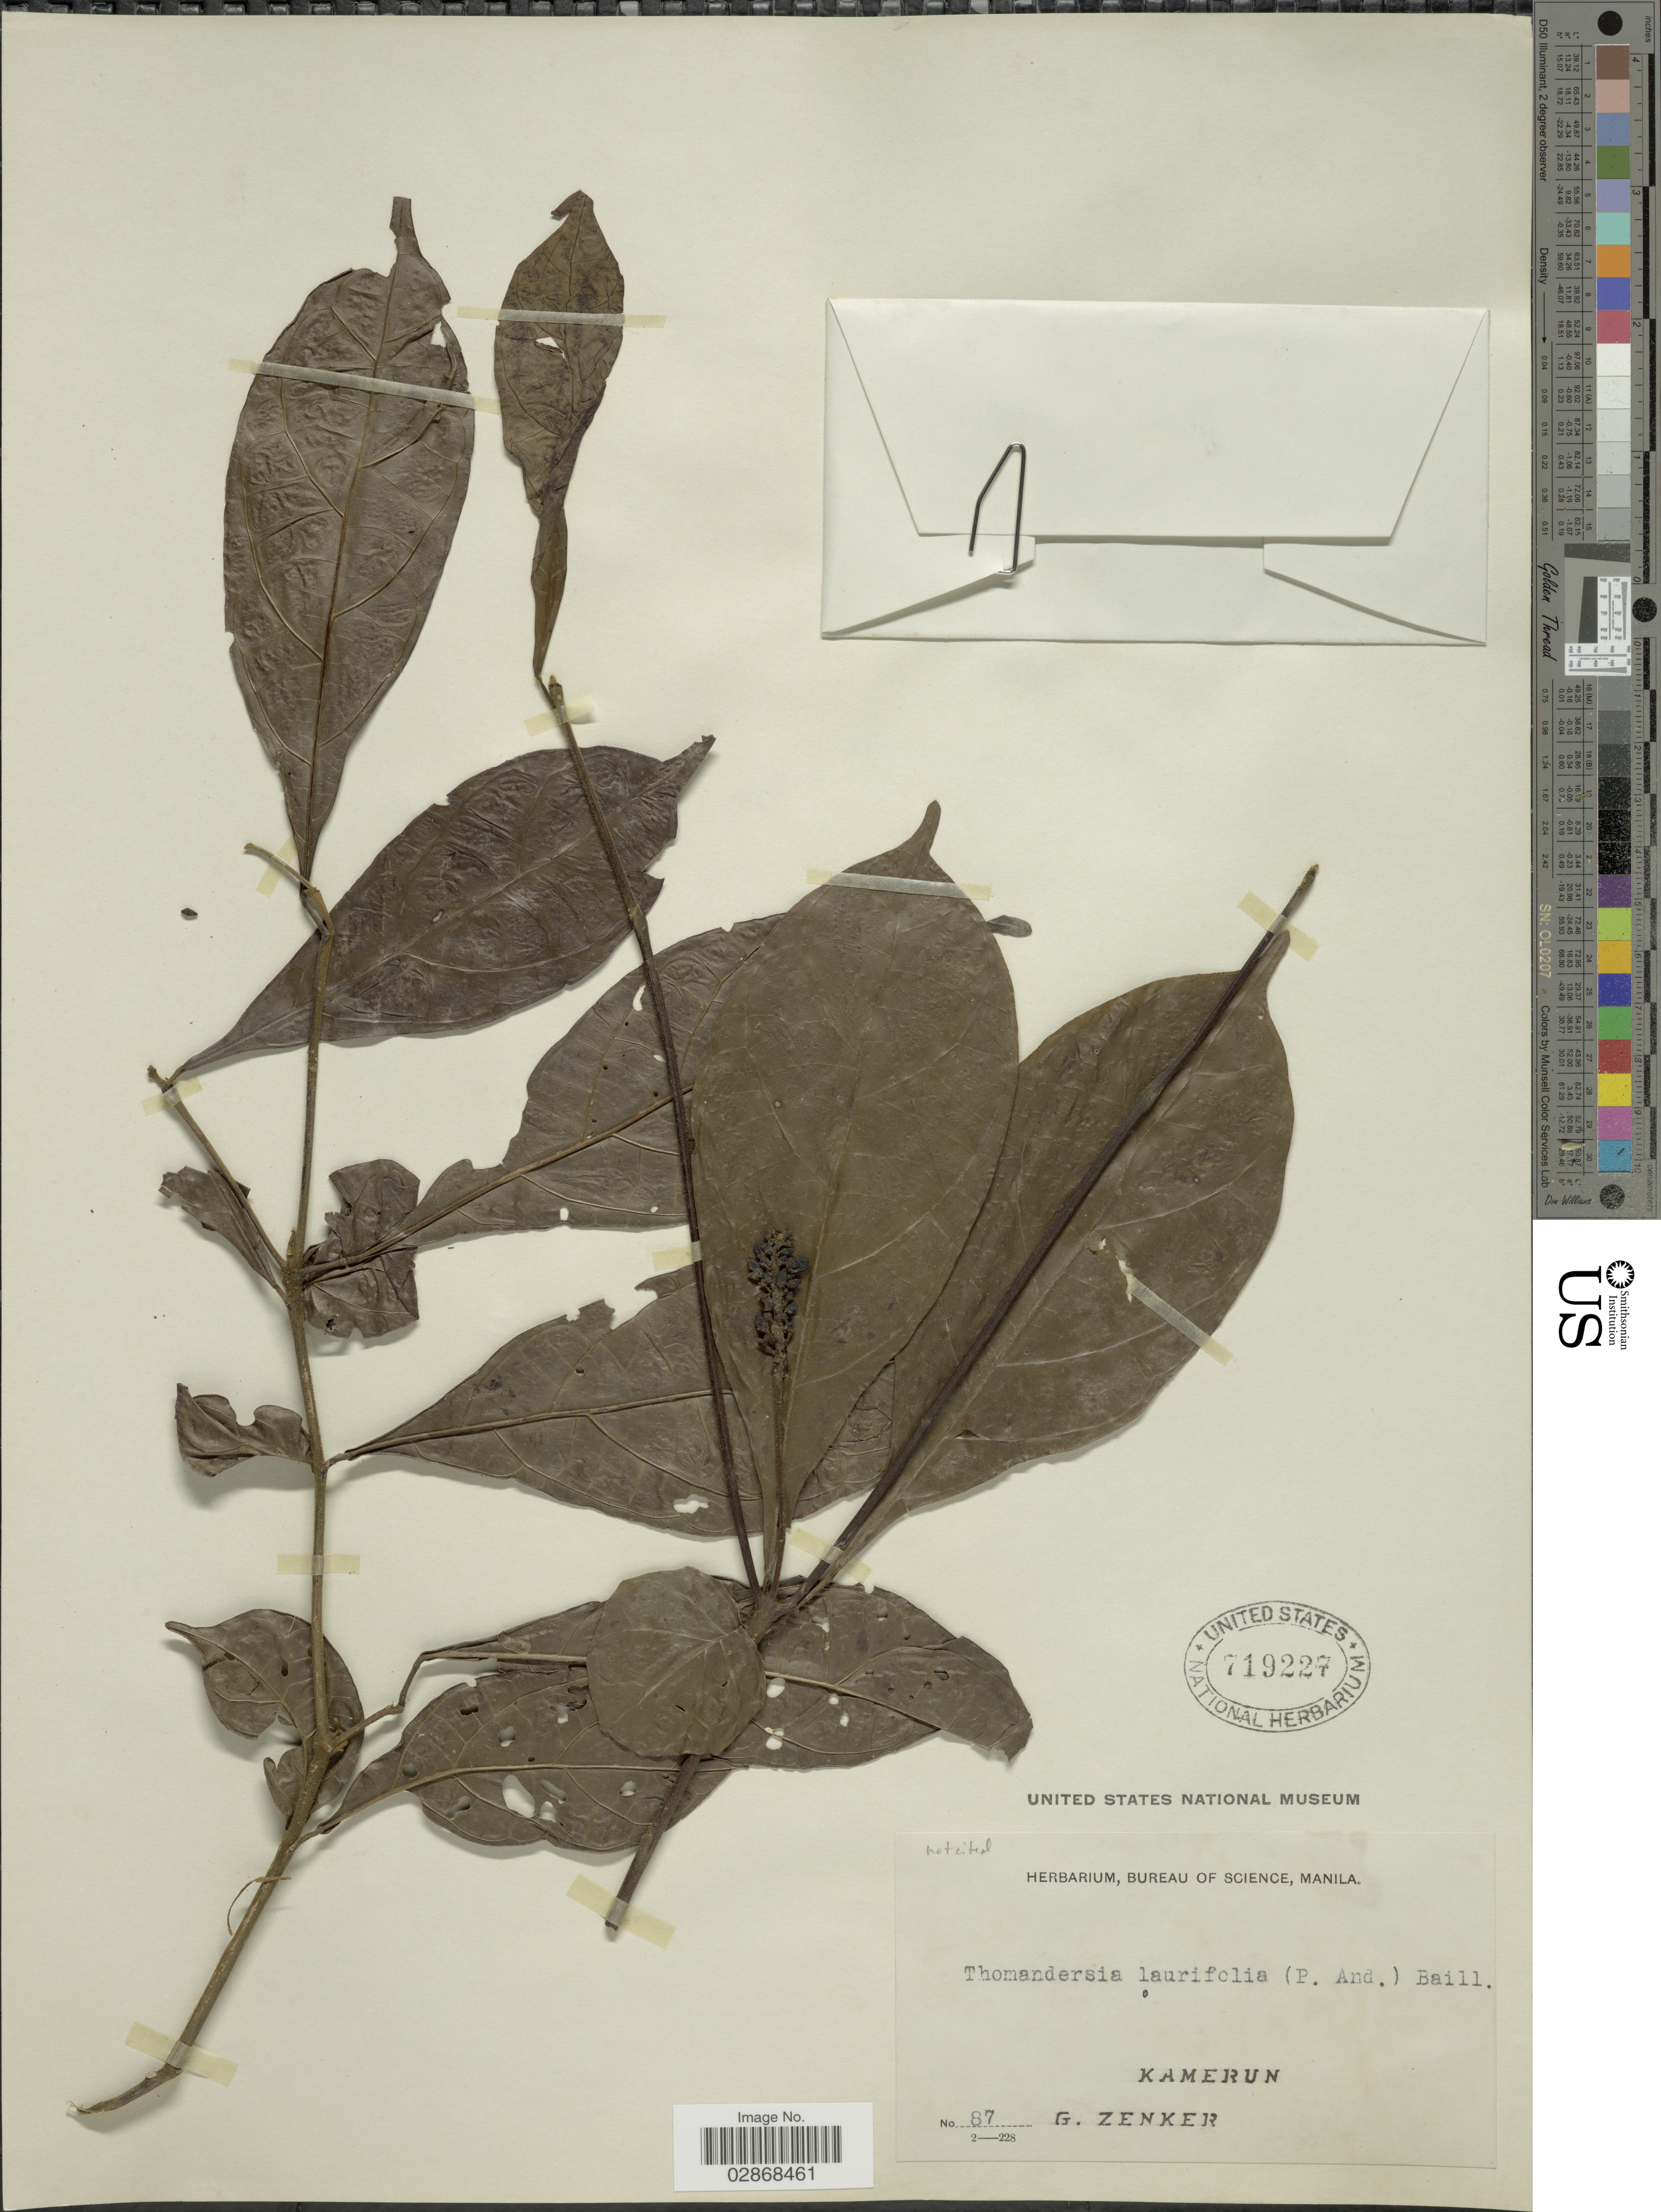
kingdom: Plantae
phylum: Tracheophyta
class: Magnoliopsida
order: Lamiales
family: Thomandersiaceae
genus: Thomandersia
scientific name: Thomandersia laurifolia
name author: (T. Anderson ex Benth.) Baill.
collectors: G. A. Zenker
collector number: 87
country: Cameroon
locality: Kamerun.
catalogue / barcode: US 719227